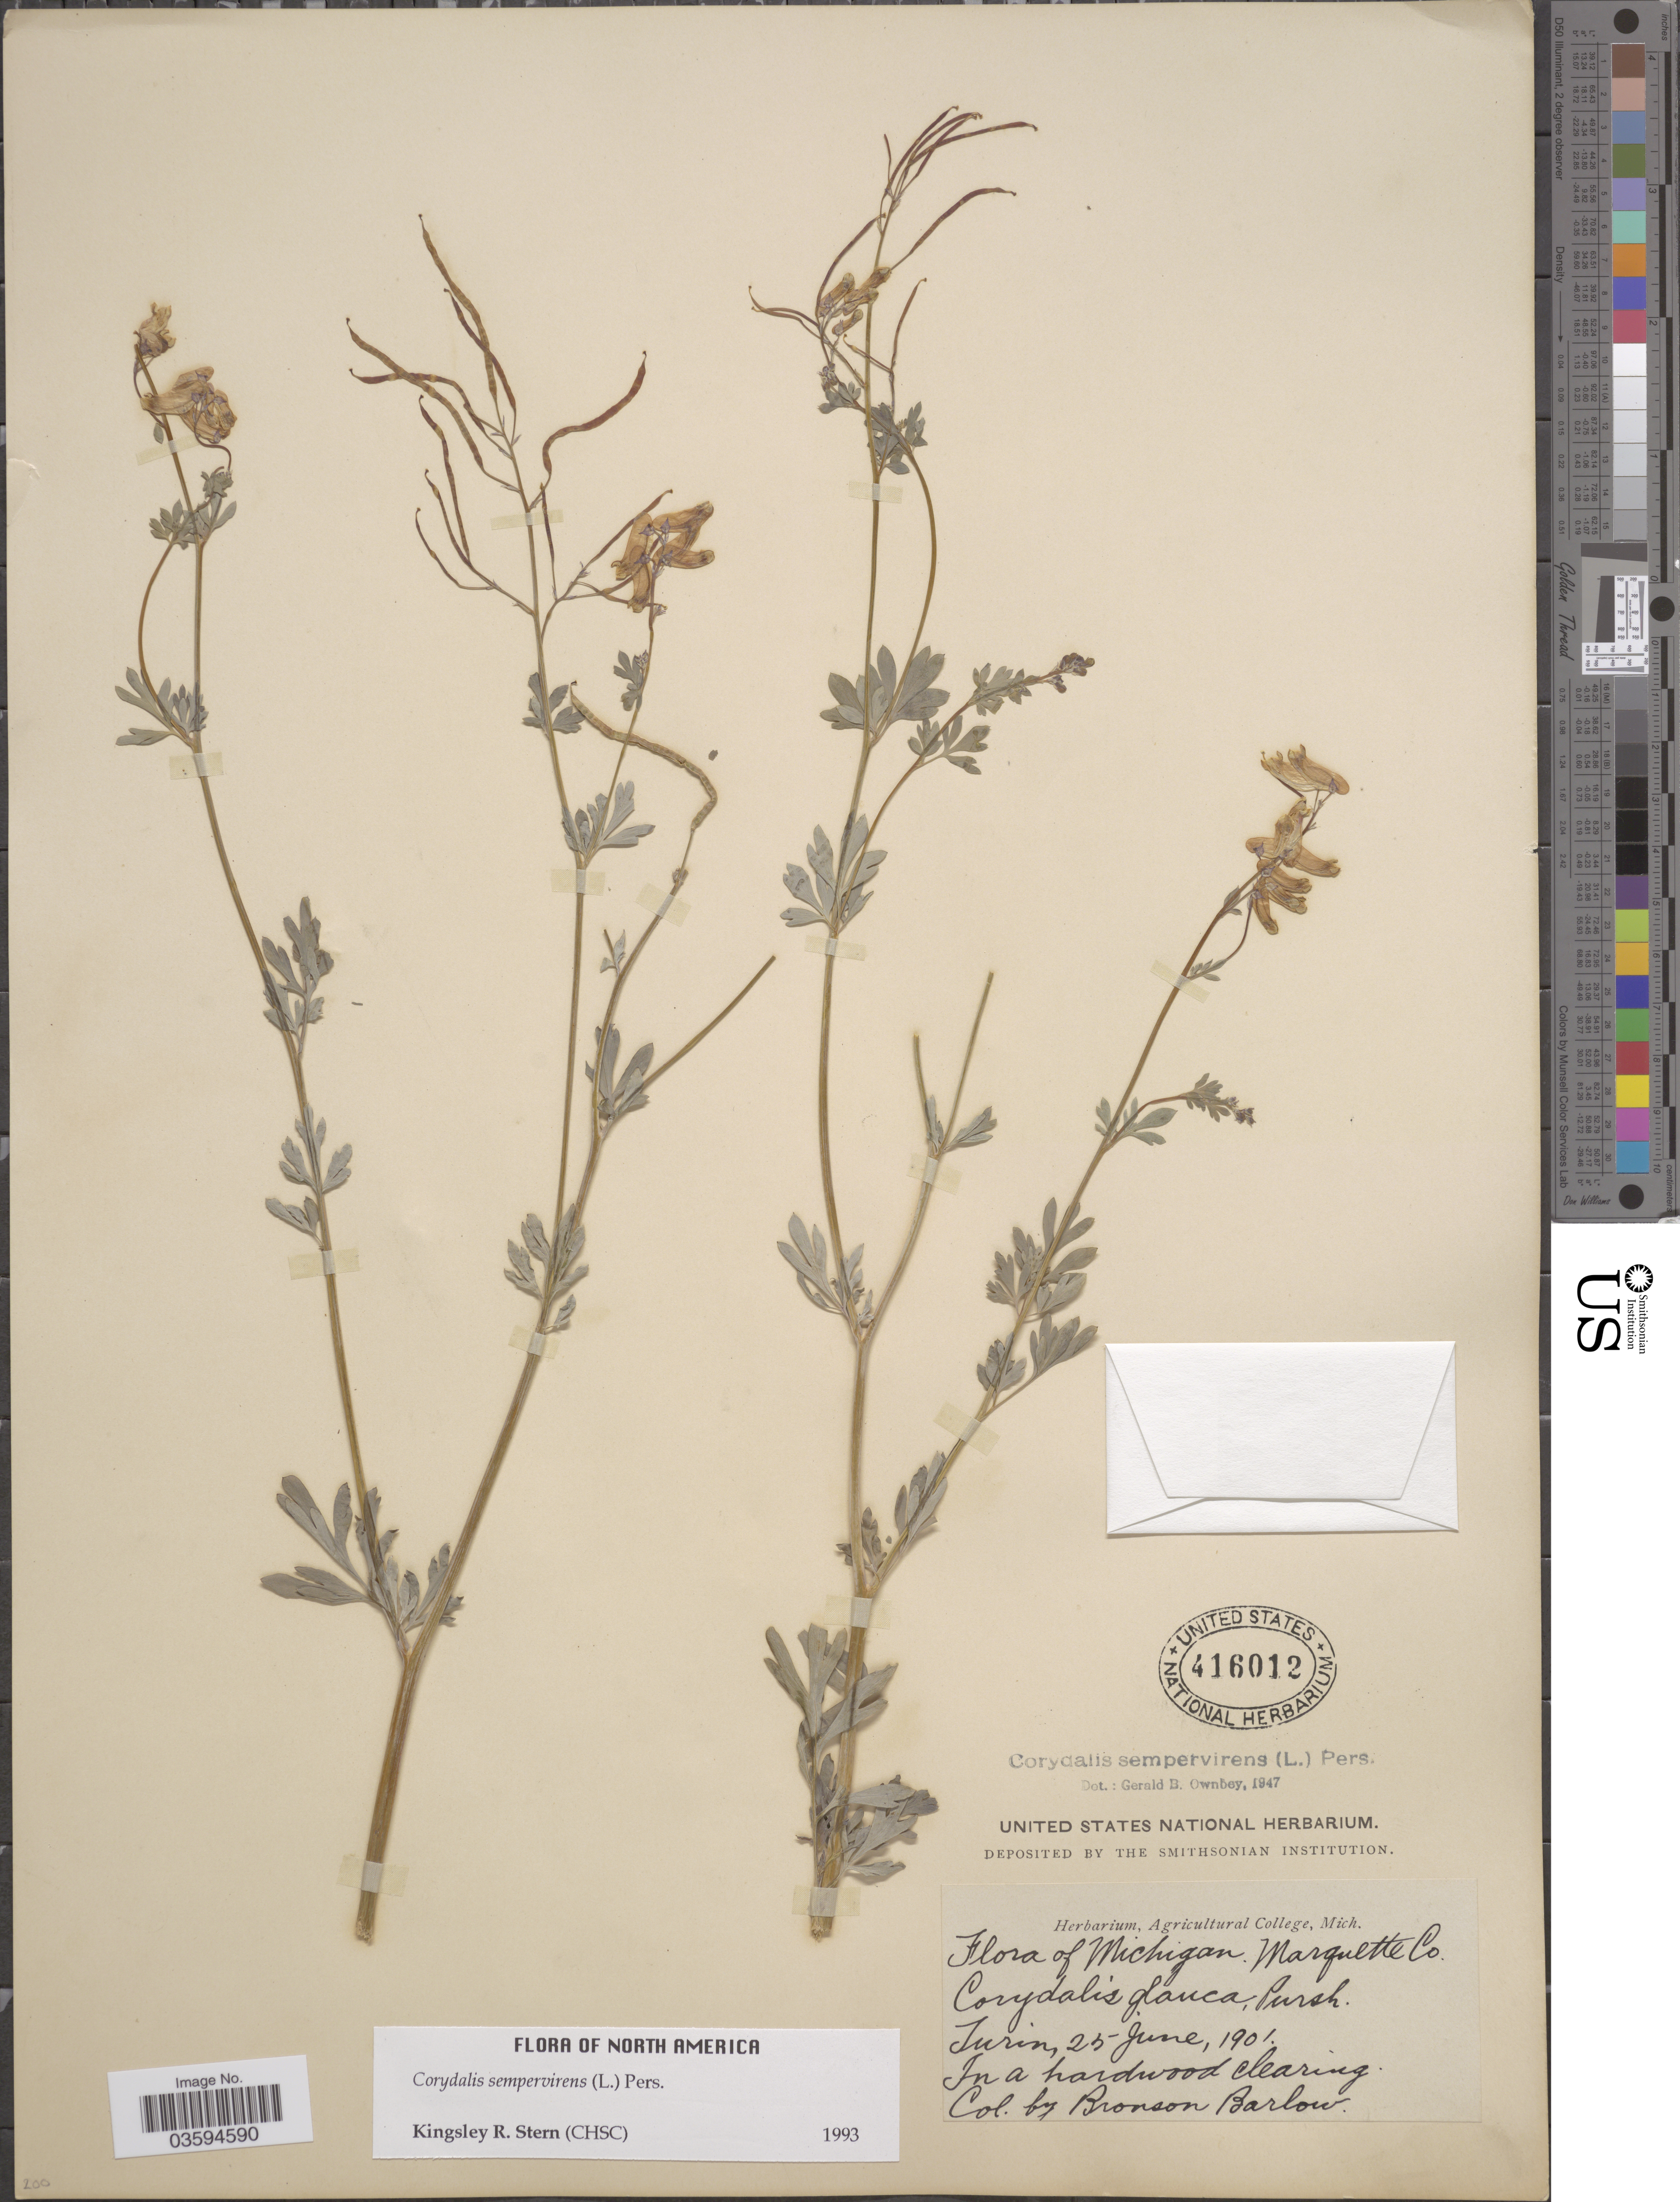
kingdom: Plantae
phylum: Tracheophyta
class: Magnoliopsida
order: Ranunculales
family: Papaveraceae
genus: Capnoides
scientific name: Capnoides sempervirens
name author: (L.) Borkh.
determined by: Strong, M. T., (US), Smithsonian Institution - National Museum of Natural History (UNITED STATES)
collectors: Barlow, B.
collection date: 1901-06-25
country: United States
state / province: Michigan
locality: Marguette Co. Turin. In a hardwood clearing.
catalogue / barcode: US 416012